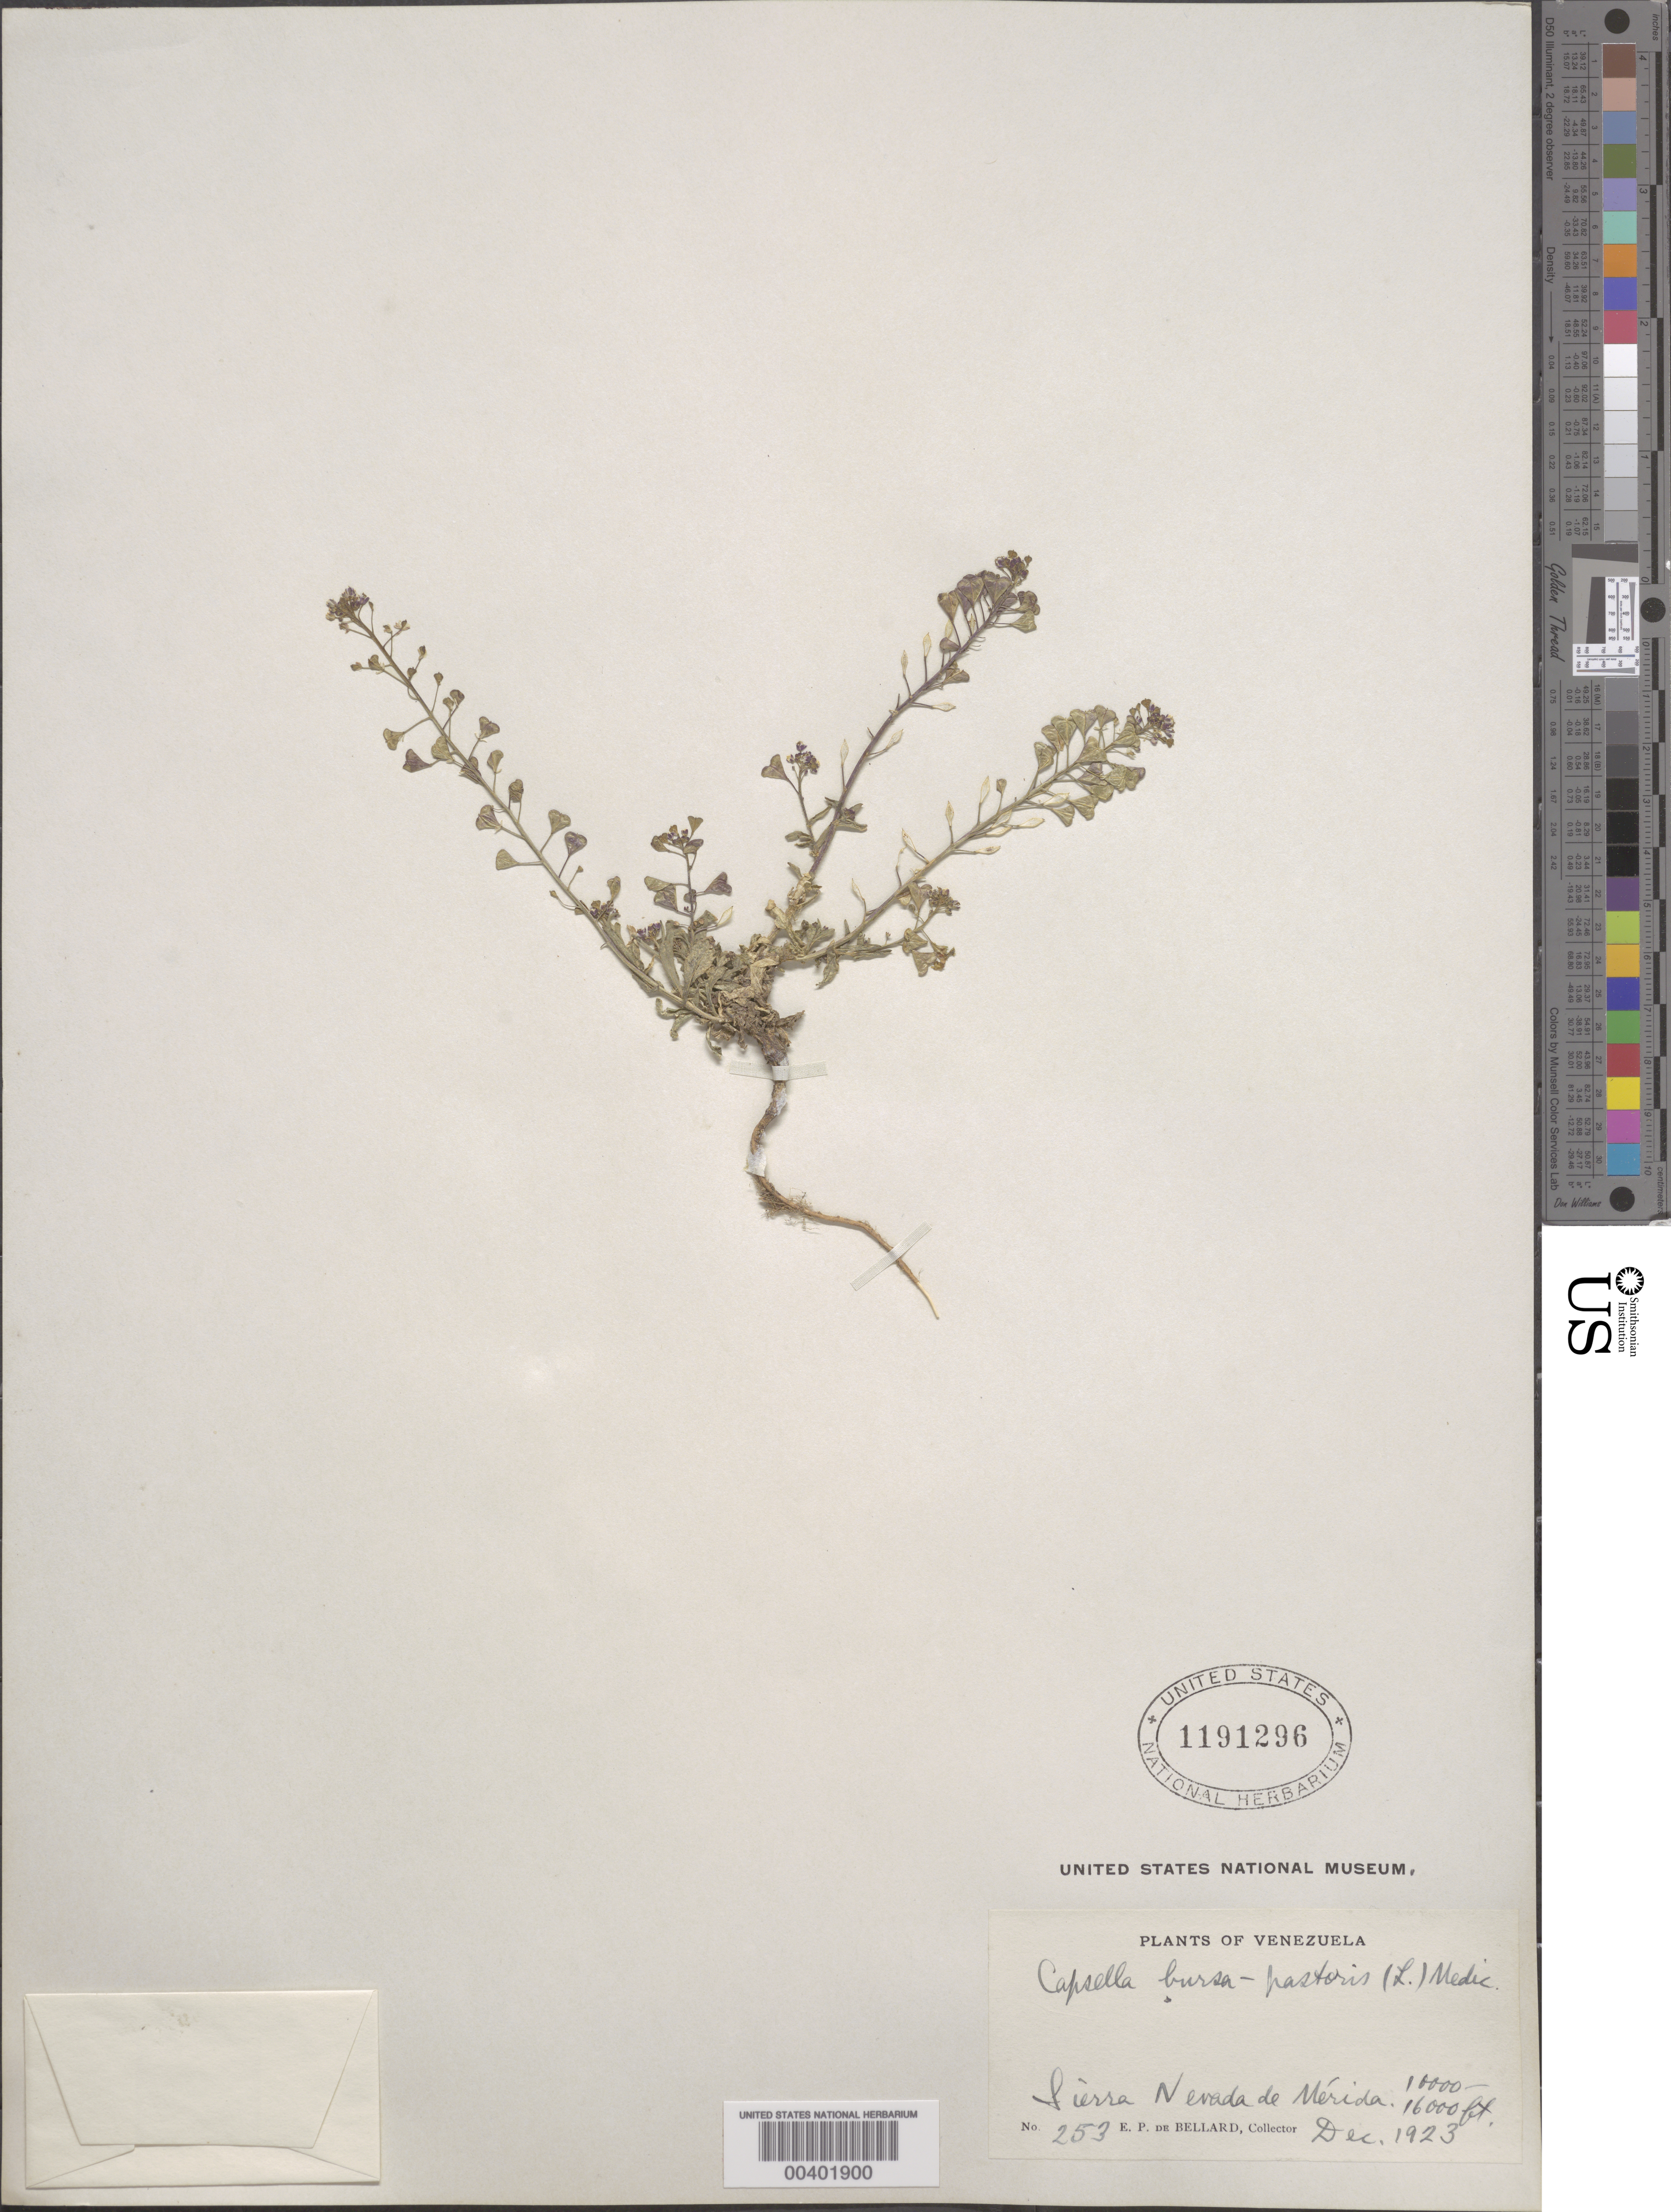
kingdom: Plantae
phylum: Tracheophyta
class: Magnoliopsida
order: Brassicales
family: Brassicaceae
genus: Capsella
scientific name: Capsella bursa-pastoris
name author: (L.) Medik.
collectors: E. Bellard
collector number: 253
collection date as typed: Dec 1953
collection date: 1953-12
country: Venezuela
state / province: Mérida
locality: Sierra Nevada de Mérida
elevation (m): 1000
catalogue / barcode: US 1191296